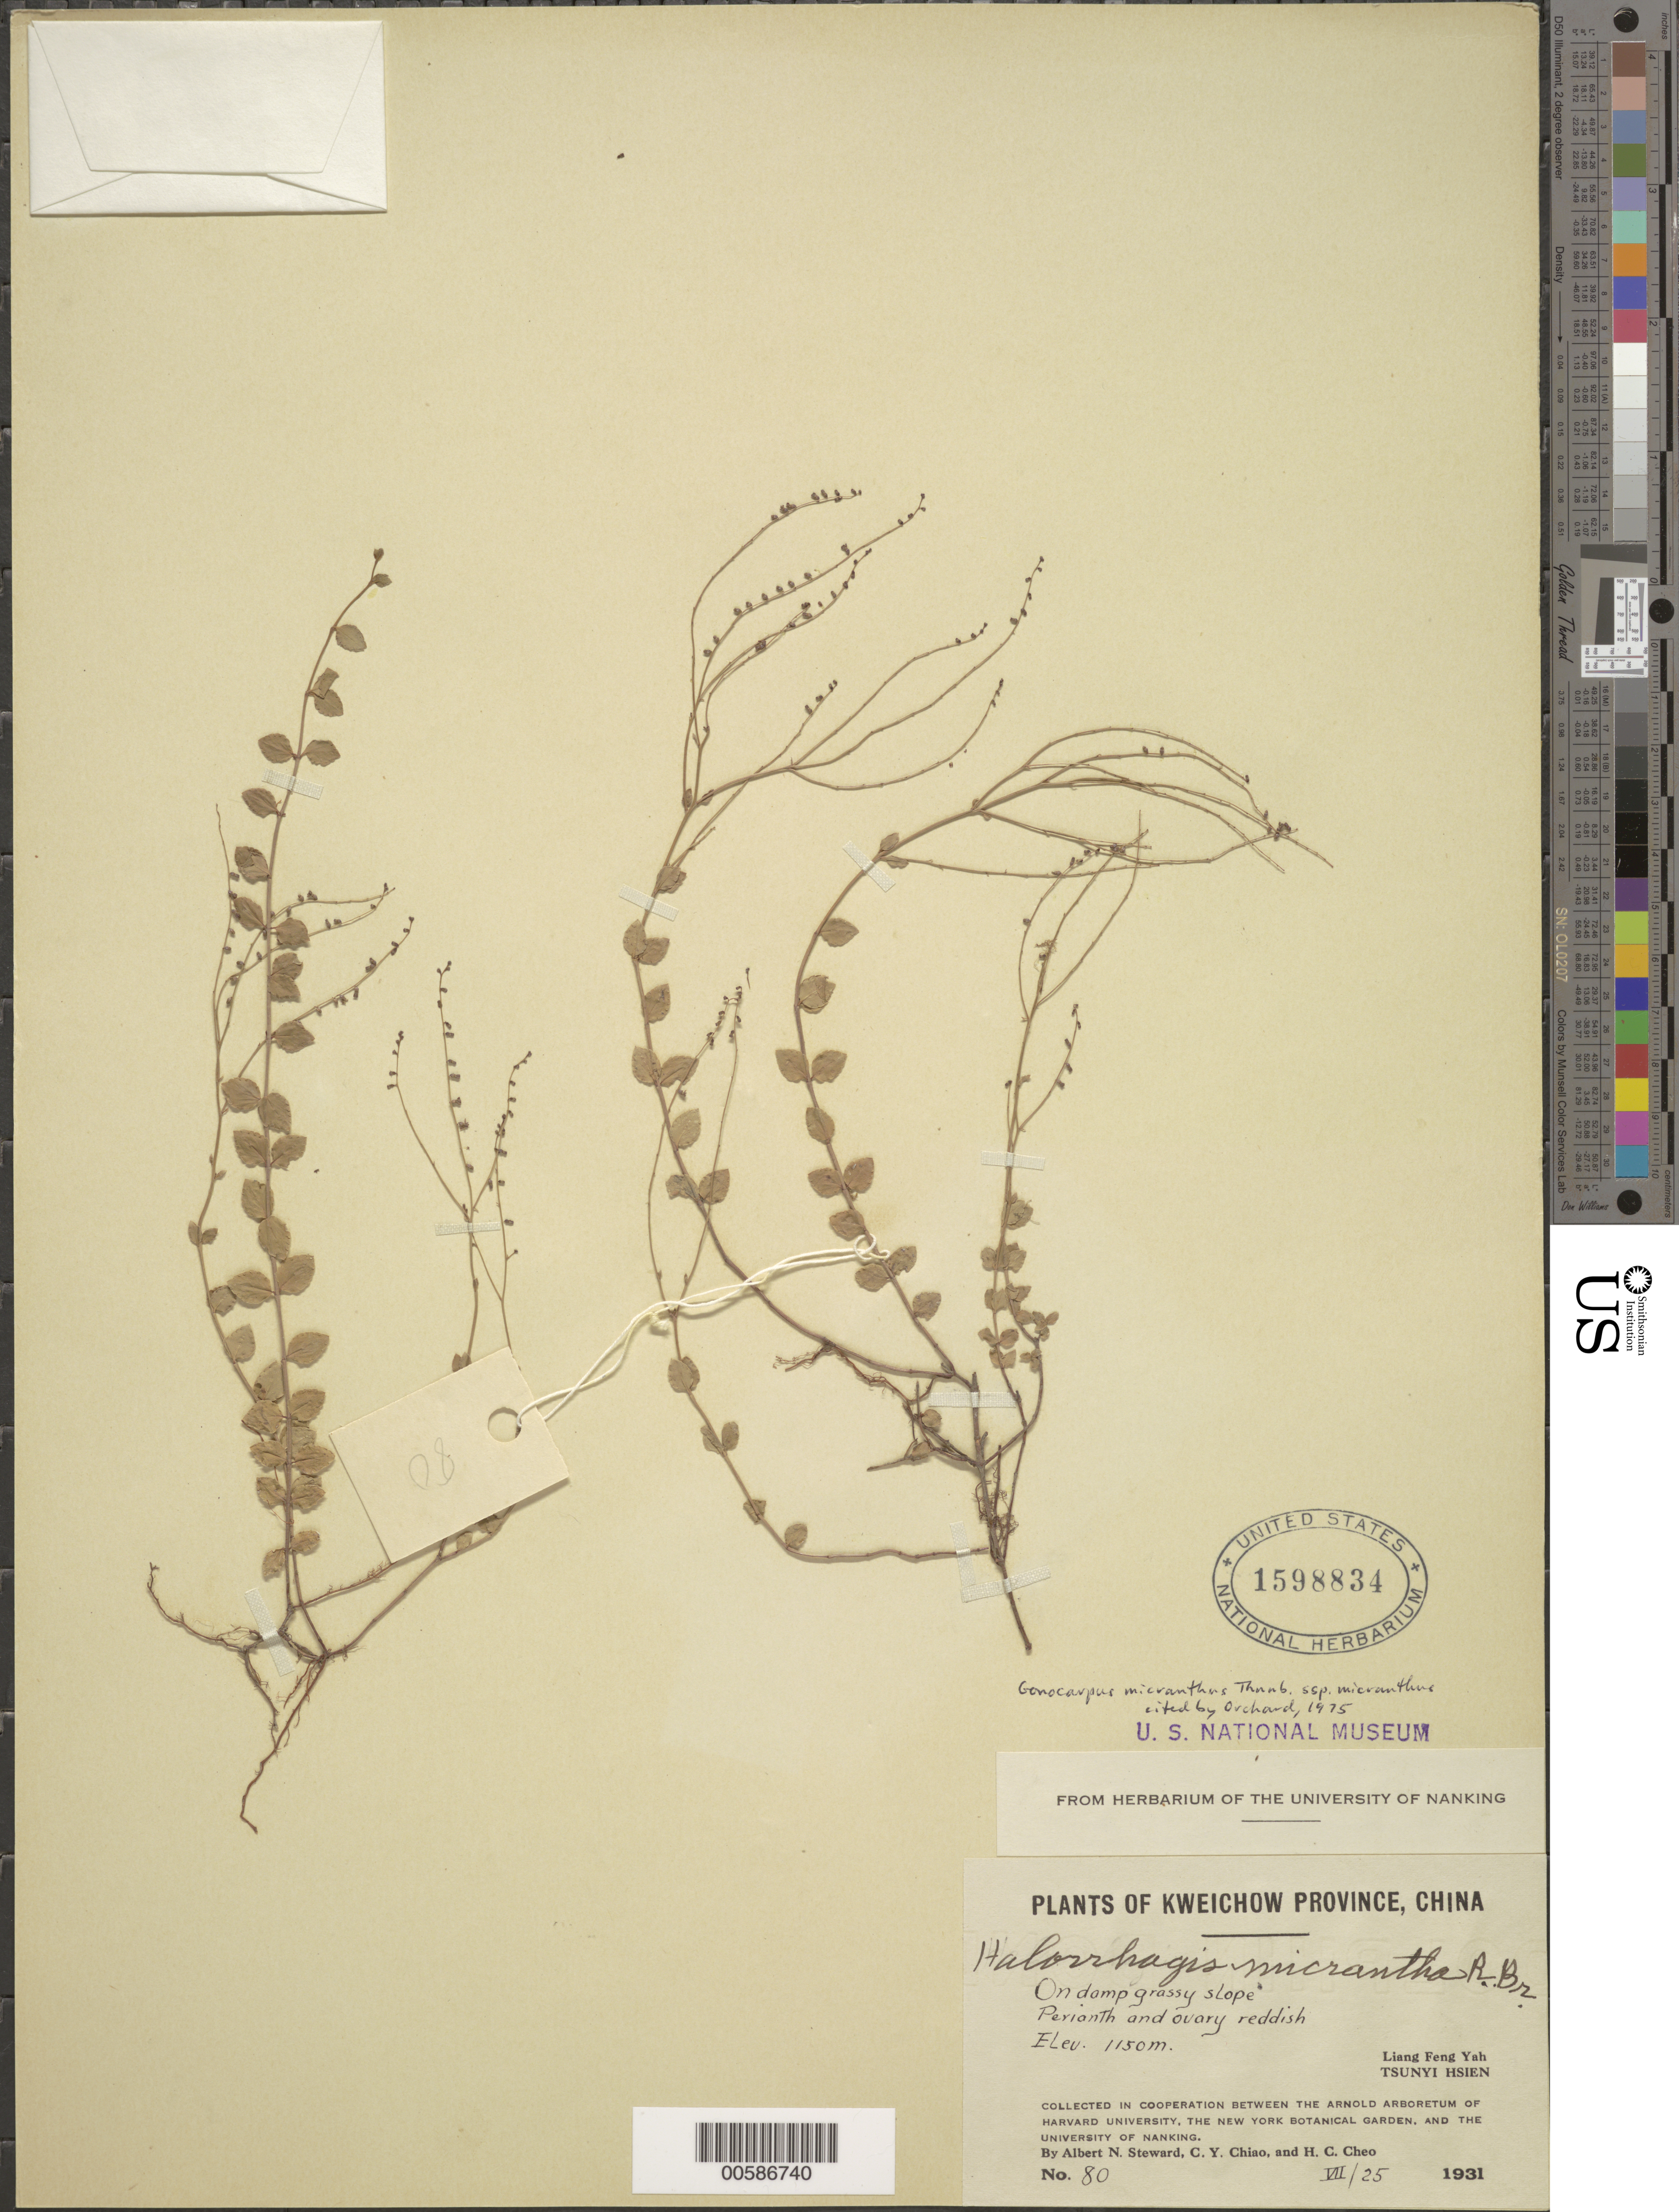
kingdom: Plantae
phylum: Tracheophyta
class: Magnoliopsida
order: Saxifragales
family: Haloragaceae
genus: Gonocarpus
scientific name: Gonocarpus micranthus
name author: Thunb.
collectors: A. N. Steward, C. Y. Chiao & H. Cheo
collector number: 80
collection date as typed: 25 Jul 1931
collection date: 1931-07-25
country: China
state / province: Guizhou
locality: Liang Feng Yah, Tsunyi Hsien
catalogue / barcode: US 1598834